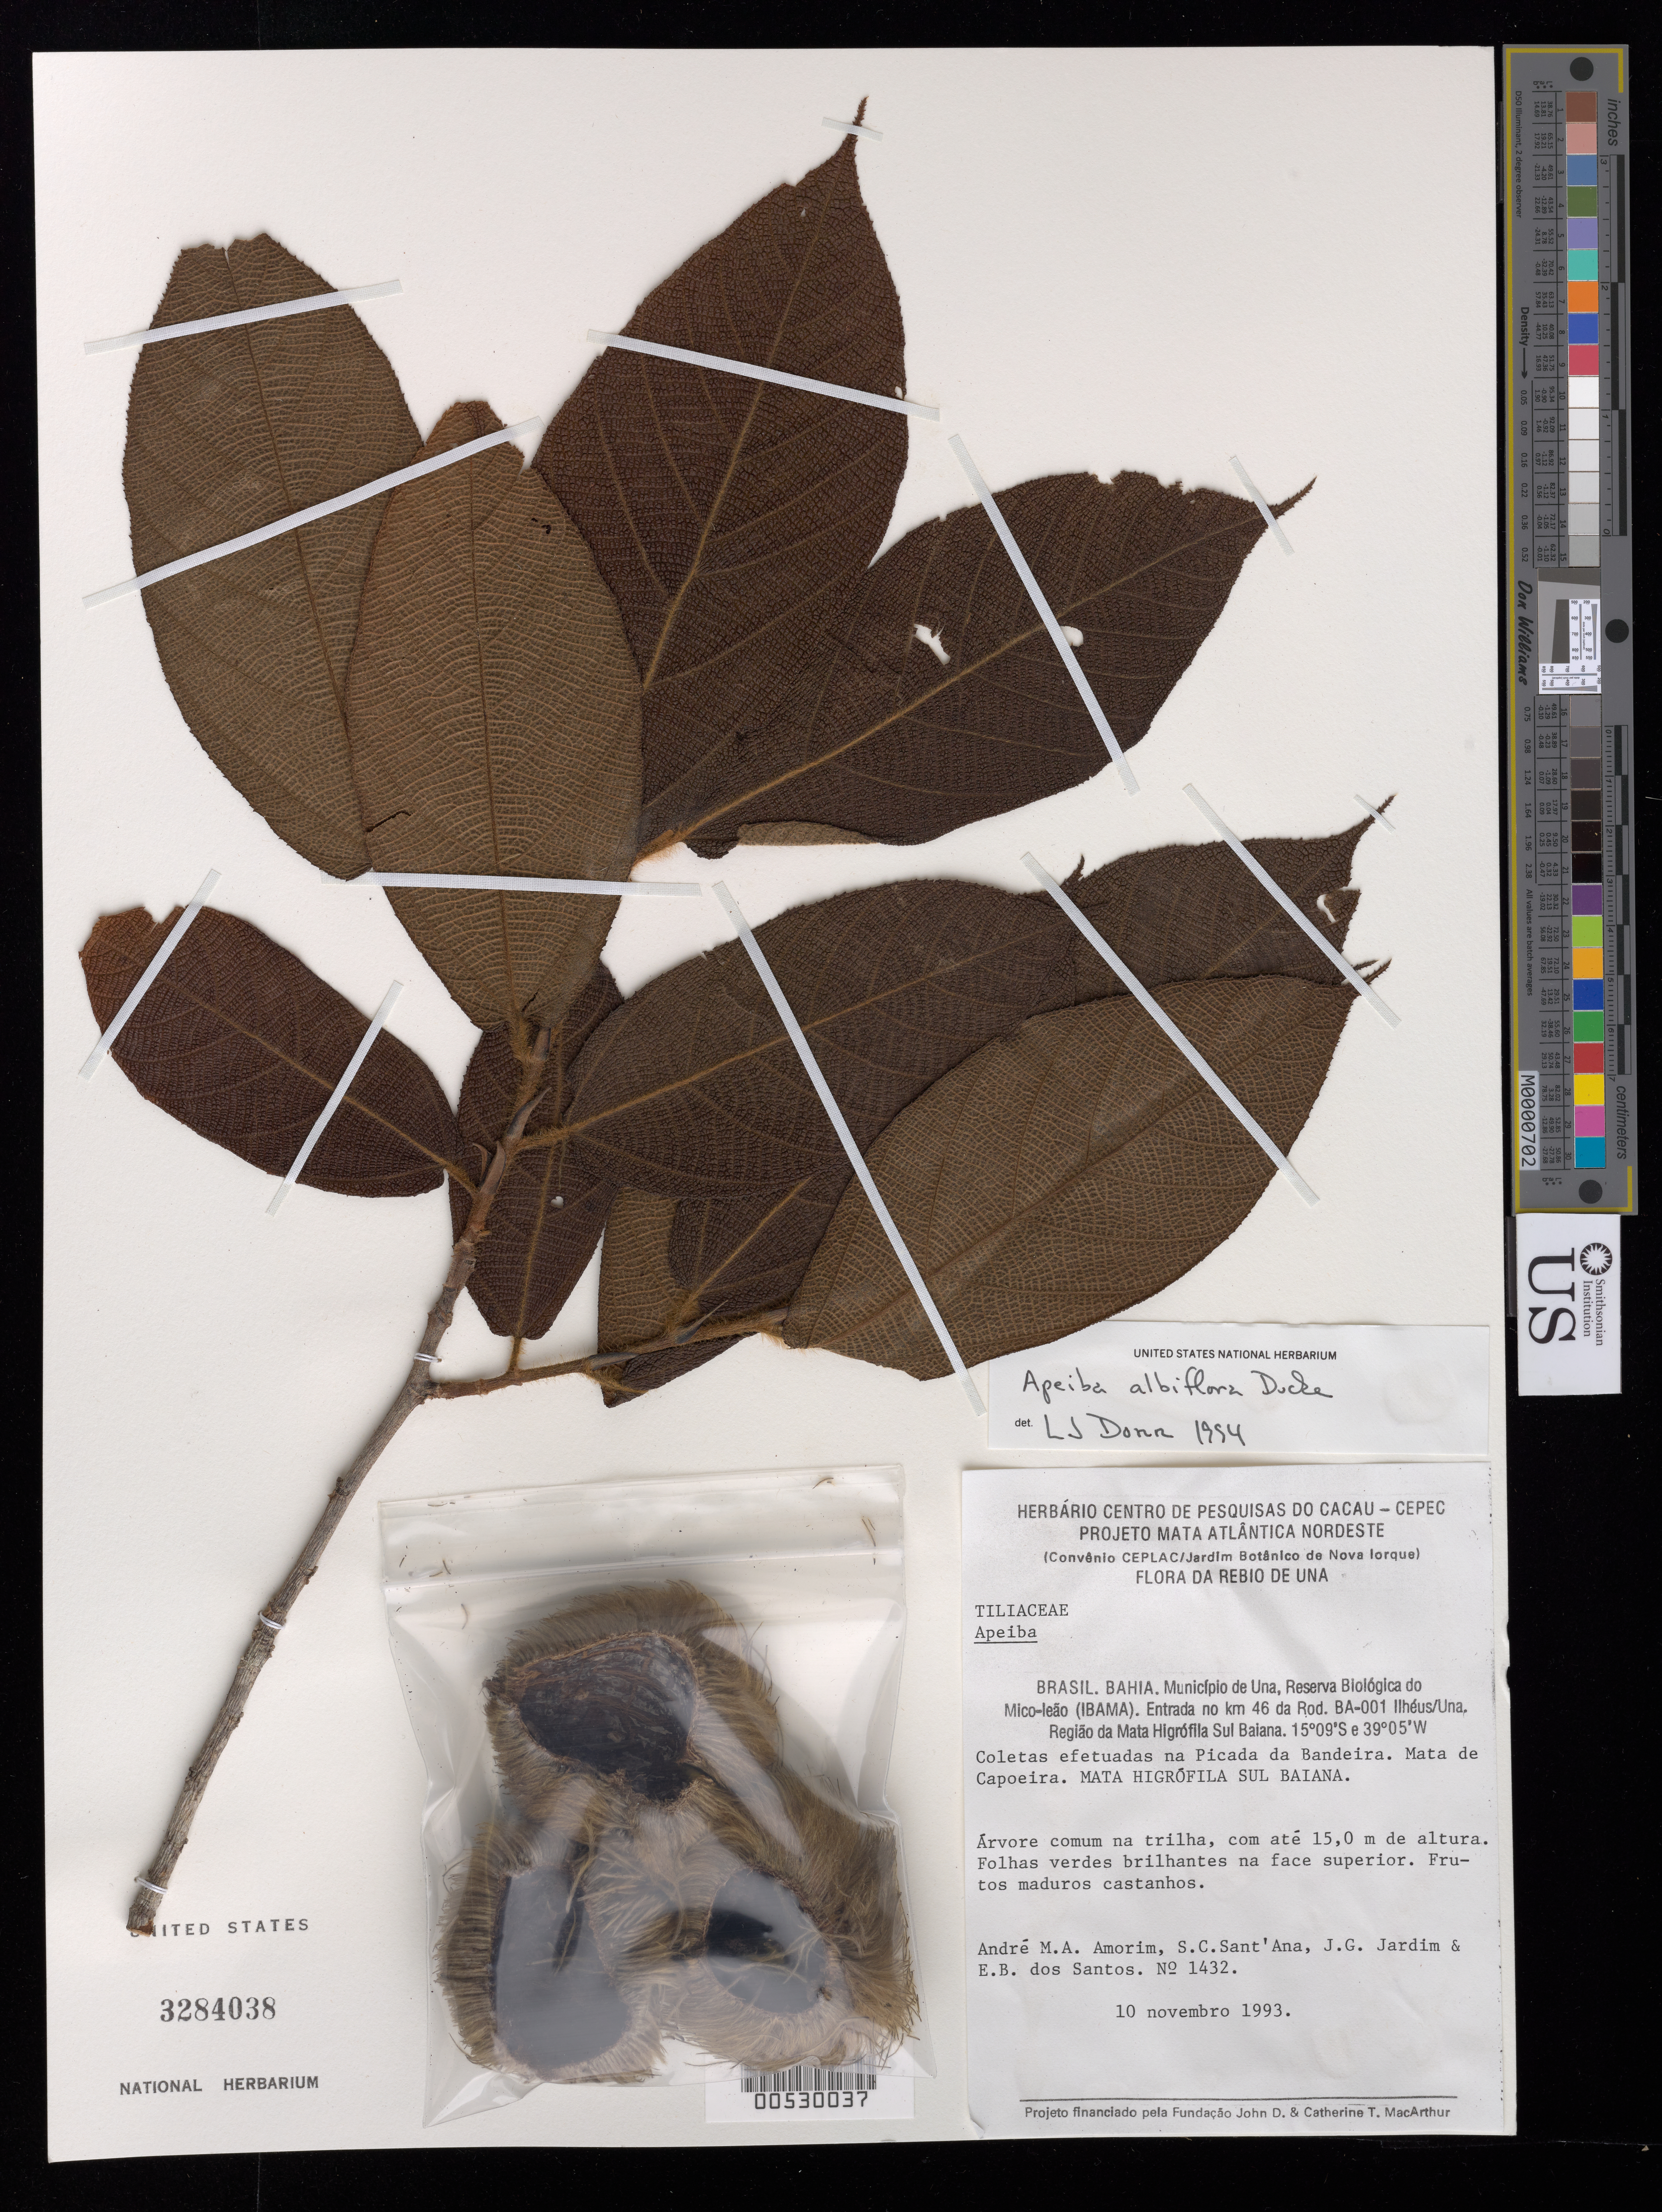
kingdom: Plantae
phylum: Tracheophyta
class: Magnoliopsida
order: Malvales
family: Malvaceae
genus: Apeiba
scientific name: Apeiba albiflora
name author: Ducke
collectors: A. M. Carvalho, A. M. Amorim, S. C. Sant' Ana & J. Jardim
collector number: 1432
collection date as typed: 10 Nov 1993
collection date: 1993-11-10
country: Brazil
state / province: Bahia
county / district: Una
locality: Mata Higrofila sul Baiana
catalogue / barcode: US 3284038